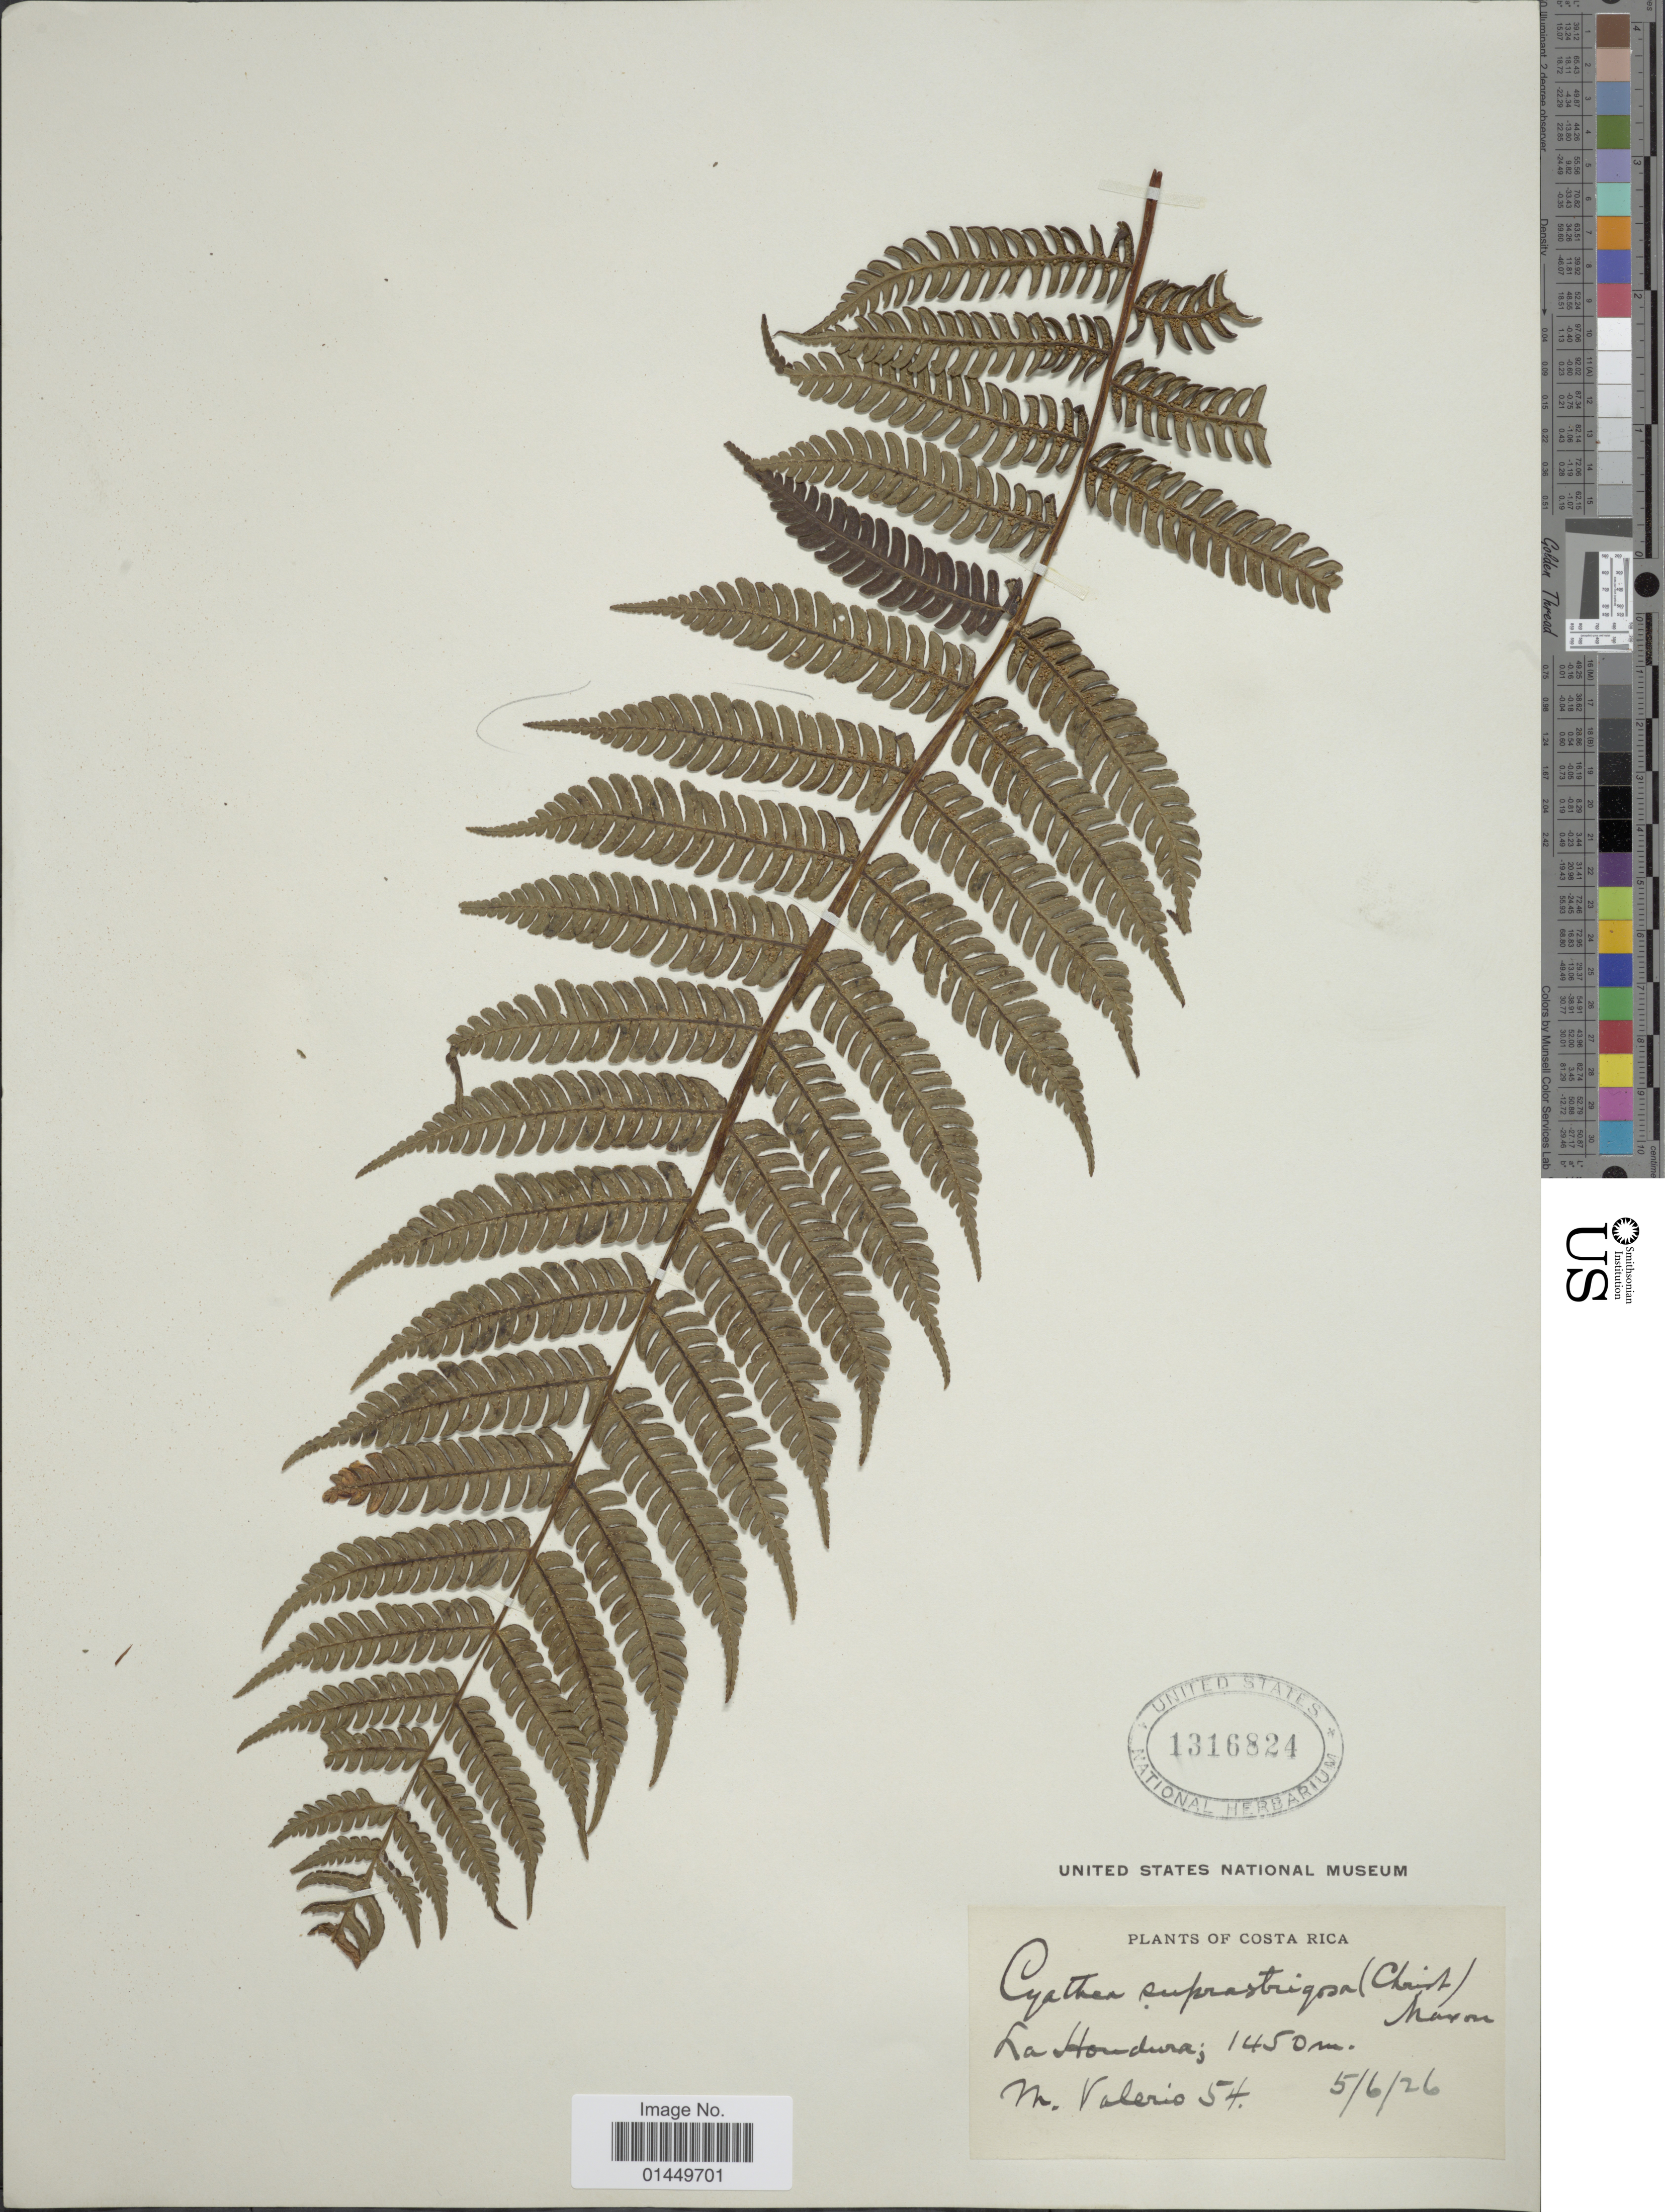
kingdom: Plantae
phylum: Tracheophyta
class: Polypodiopsida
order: Cyatheales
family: Cyatheaceae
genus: Cyathea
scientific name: Cyathea suprastrigosa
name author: (Christ) Maxon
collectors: M. Valerio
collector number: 54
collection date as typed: Transcribed d/m/y: 5/6/26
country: Costa Rica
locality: La Hondura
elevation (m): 1450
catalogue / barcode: US 1316824